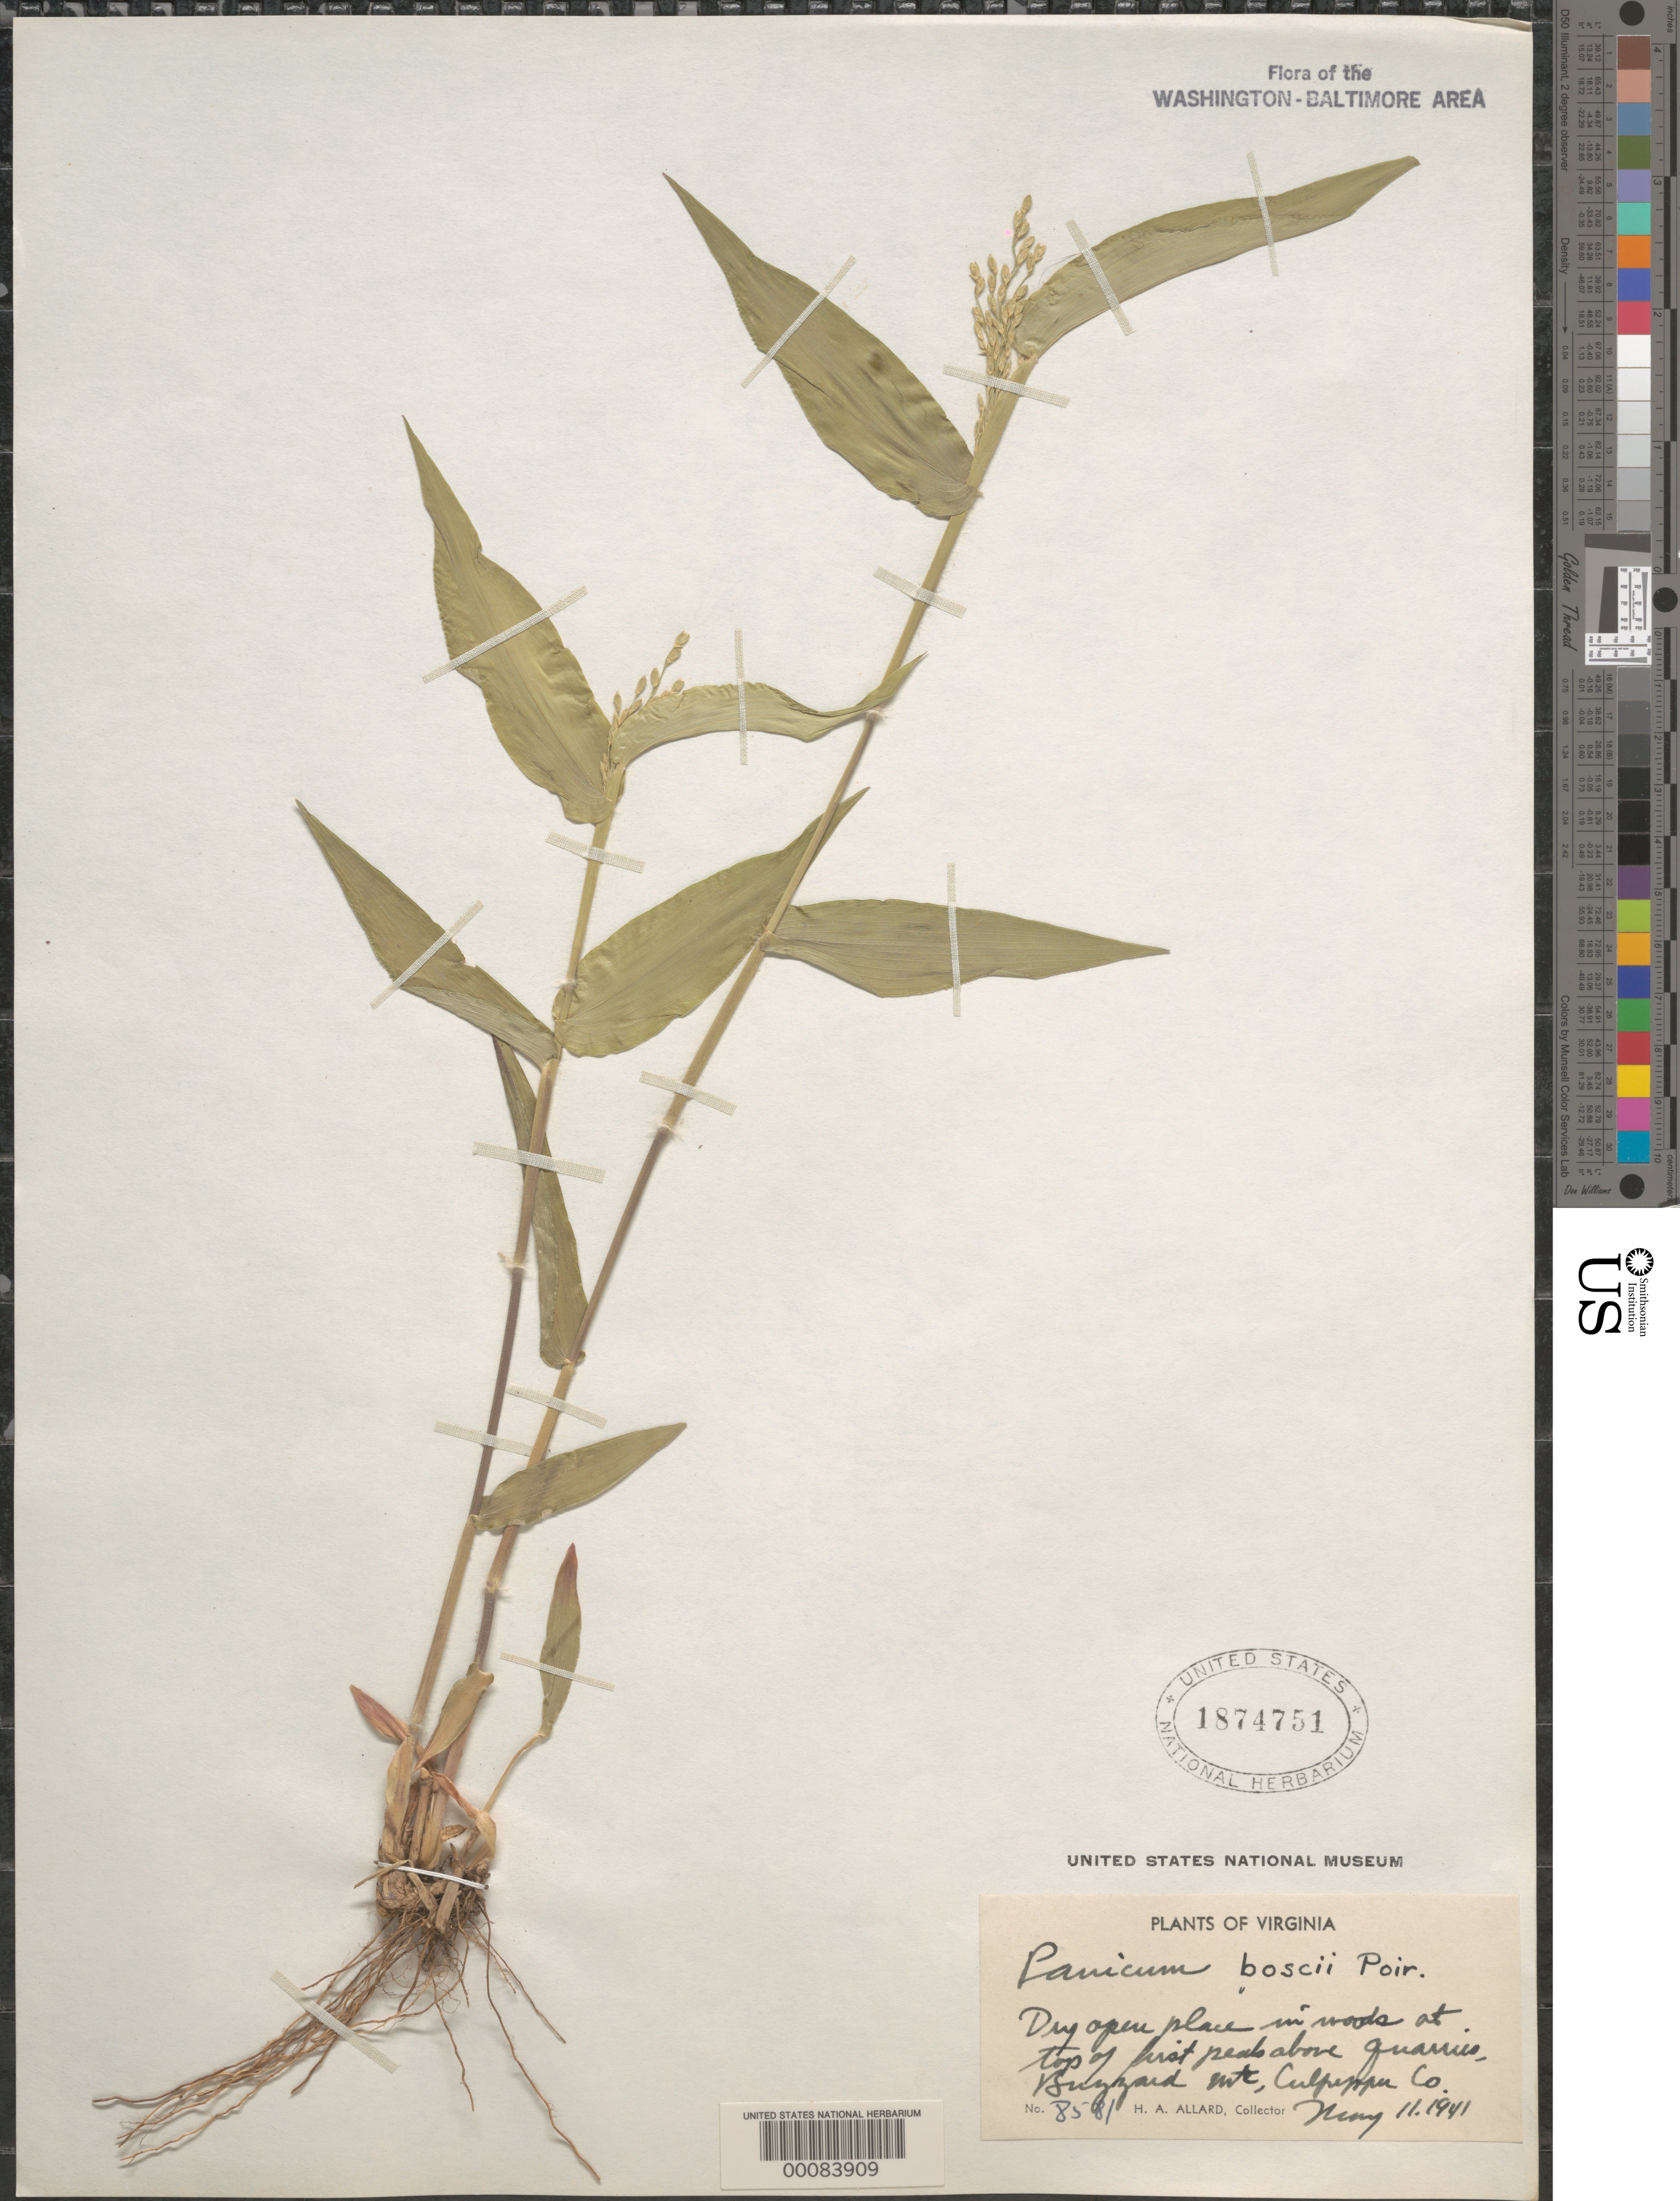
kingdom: Plantae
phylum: Tracheophyta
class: Liliopsida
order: Poales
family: Poaceae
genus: Dichanthelium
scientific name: Dichanthelium boscii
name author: (Poir.) Gould & C.A. Clark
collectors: H. A. Allard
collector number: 8581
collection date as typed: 11 May 1941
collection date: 1941-05-11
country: United States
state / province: Virginia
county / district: Culpeper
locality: Buzzard Mountain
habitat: Dry open palce in woods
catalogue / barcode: US 1874751